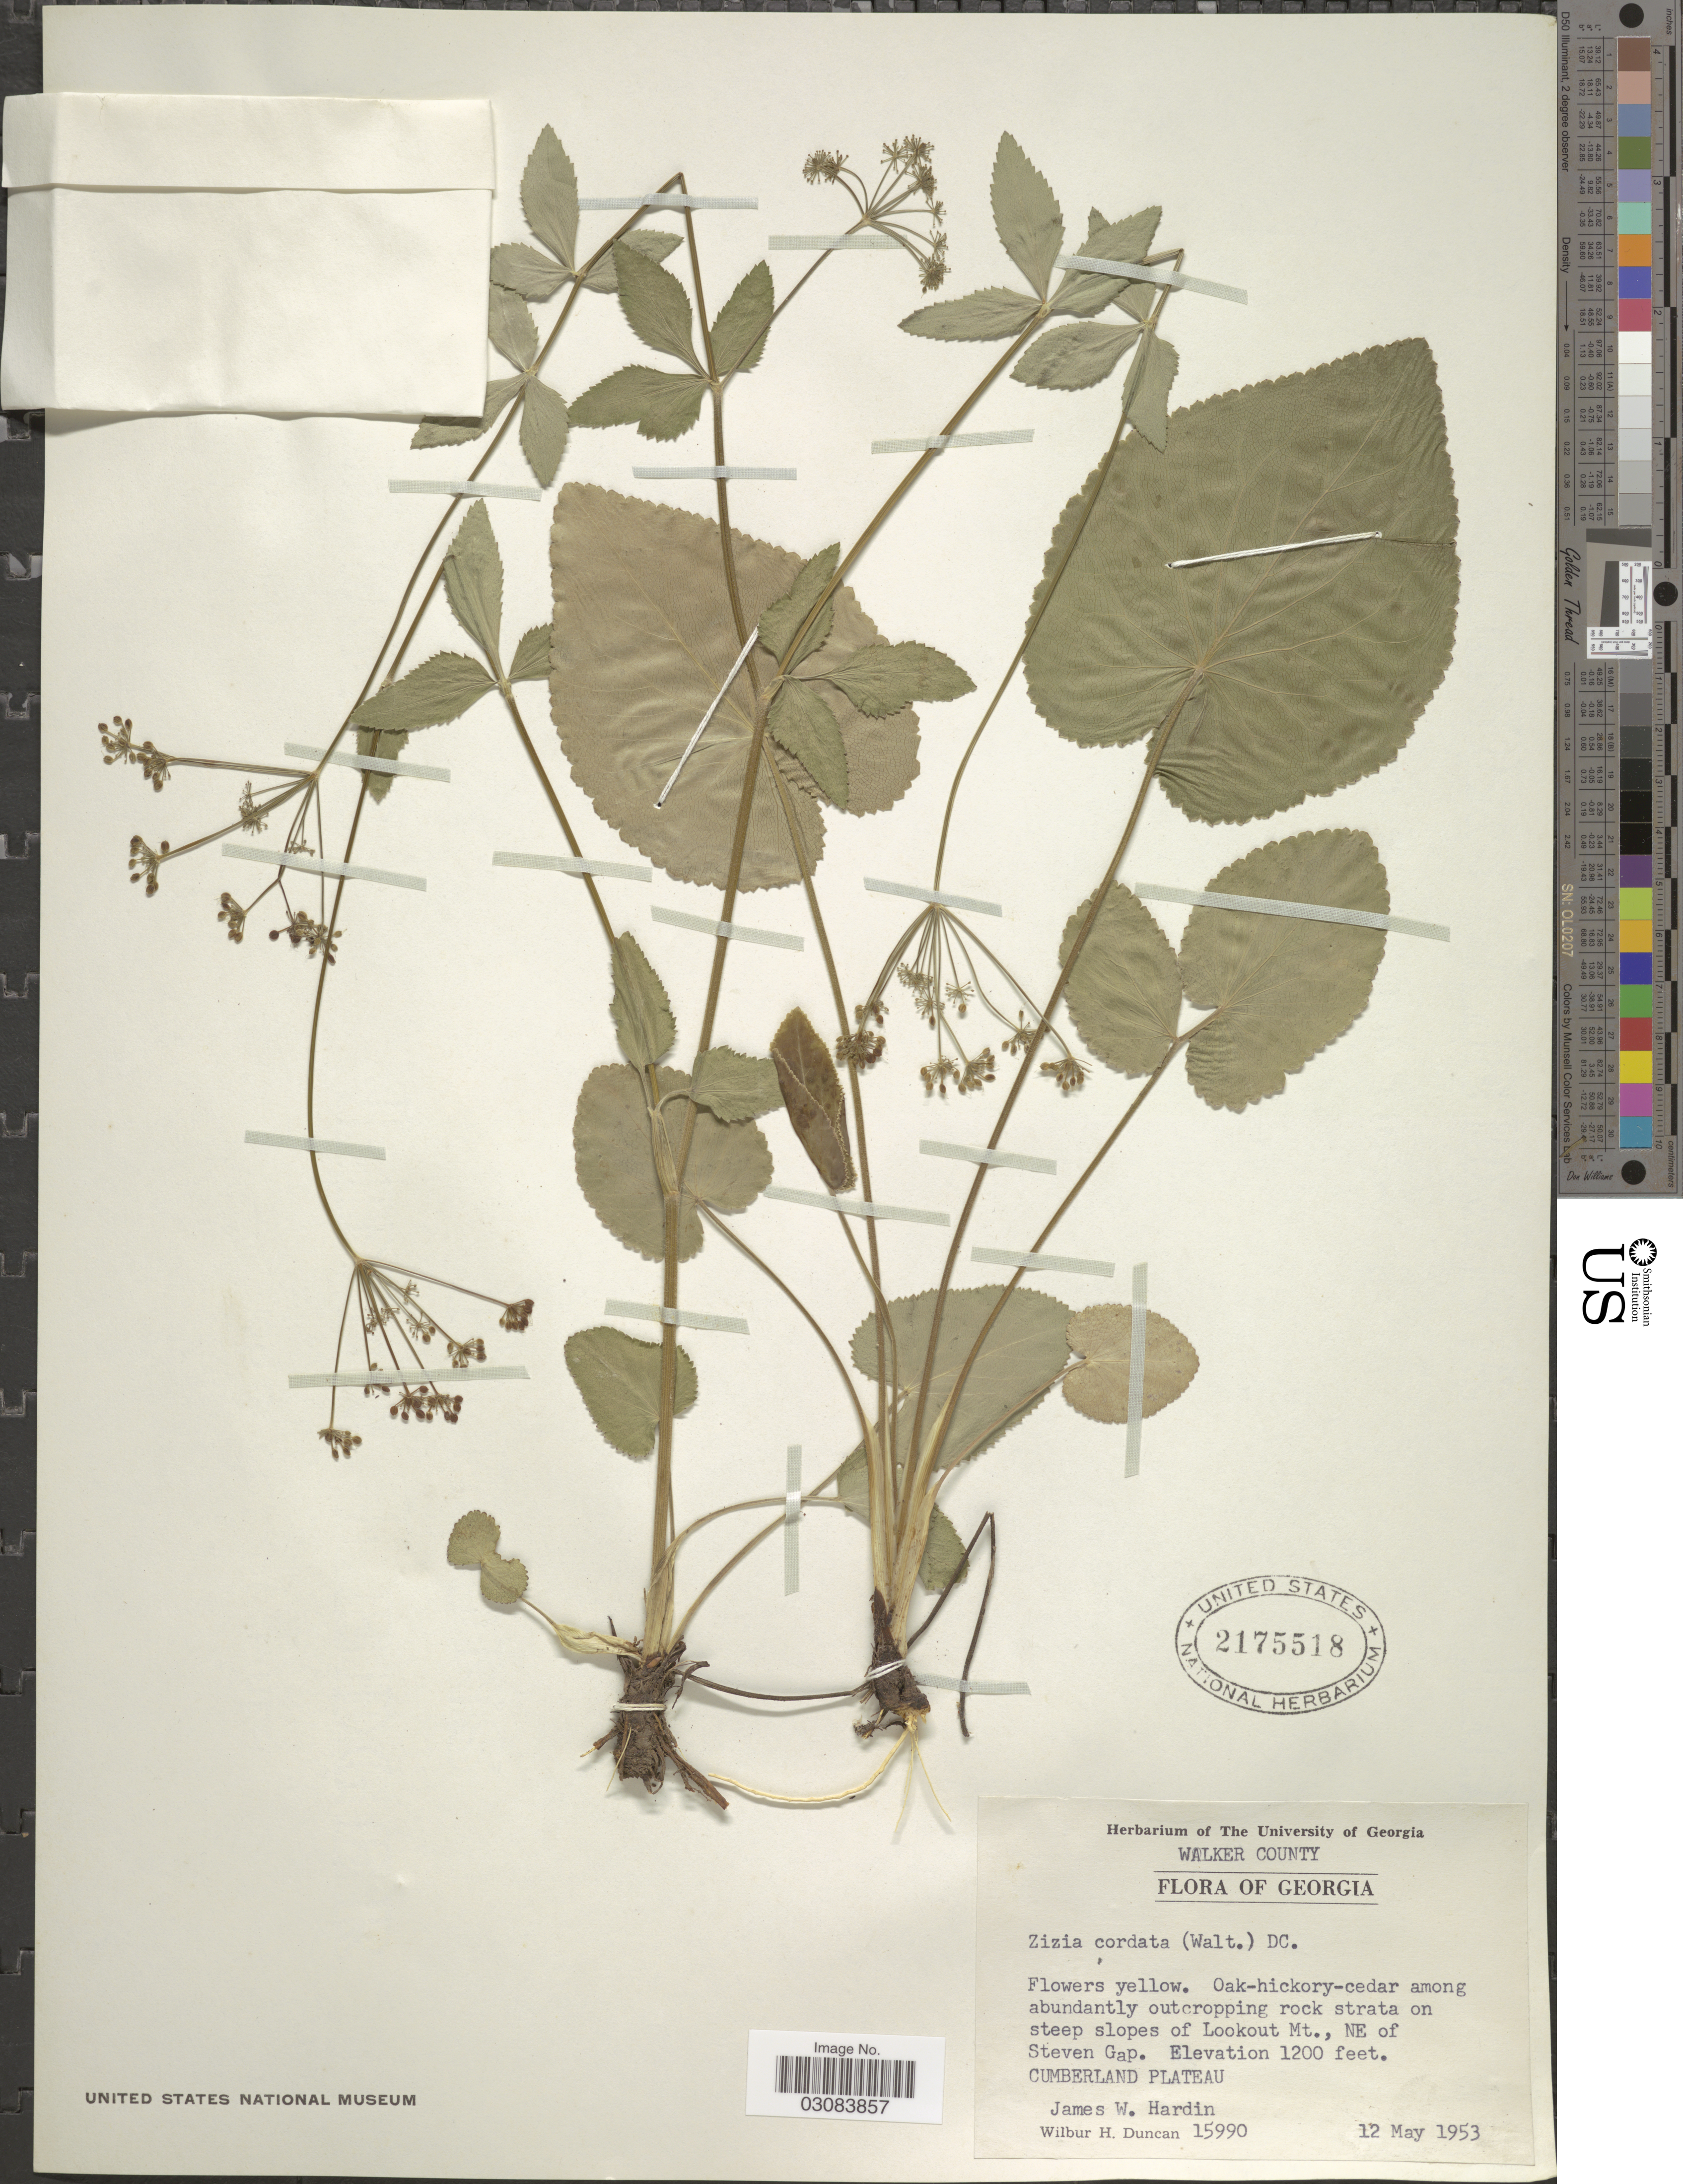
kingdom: Plantae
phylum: Tracheophyta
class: Magnoliopsida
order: Apiales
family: Apiaceae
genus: Zizia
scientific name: Zizia aptera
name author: (A. Gray) Fernald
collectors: J. W. Hardin & W. H. Duncan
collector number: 15990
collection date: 1953-05-12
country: United States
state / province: Georgia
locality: Walker County. Oak-hickory-cedar among abundantly outcropping rock strata on steep slopes of Lookout Mt., NE of Steven Gap. Cumberland Plateau.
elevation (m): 366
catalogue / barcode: US 2175518